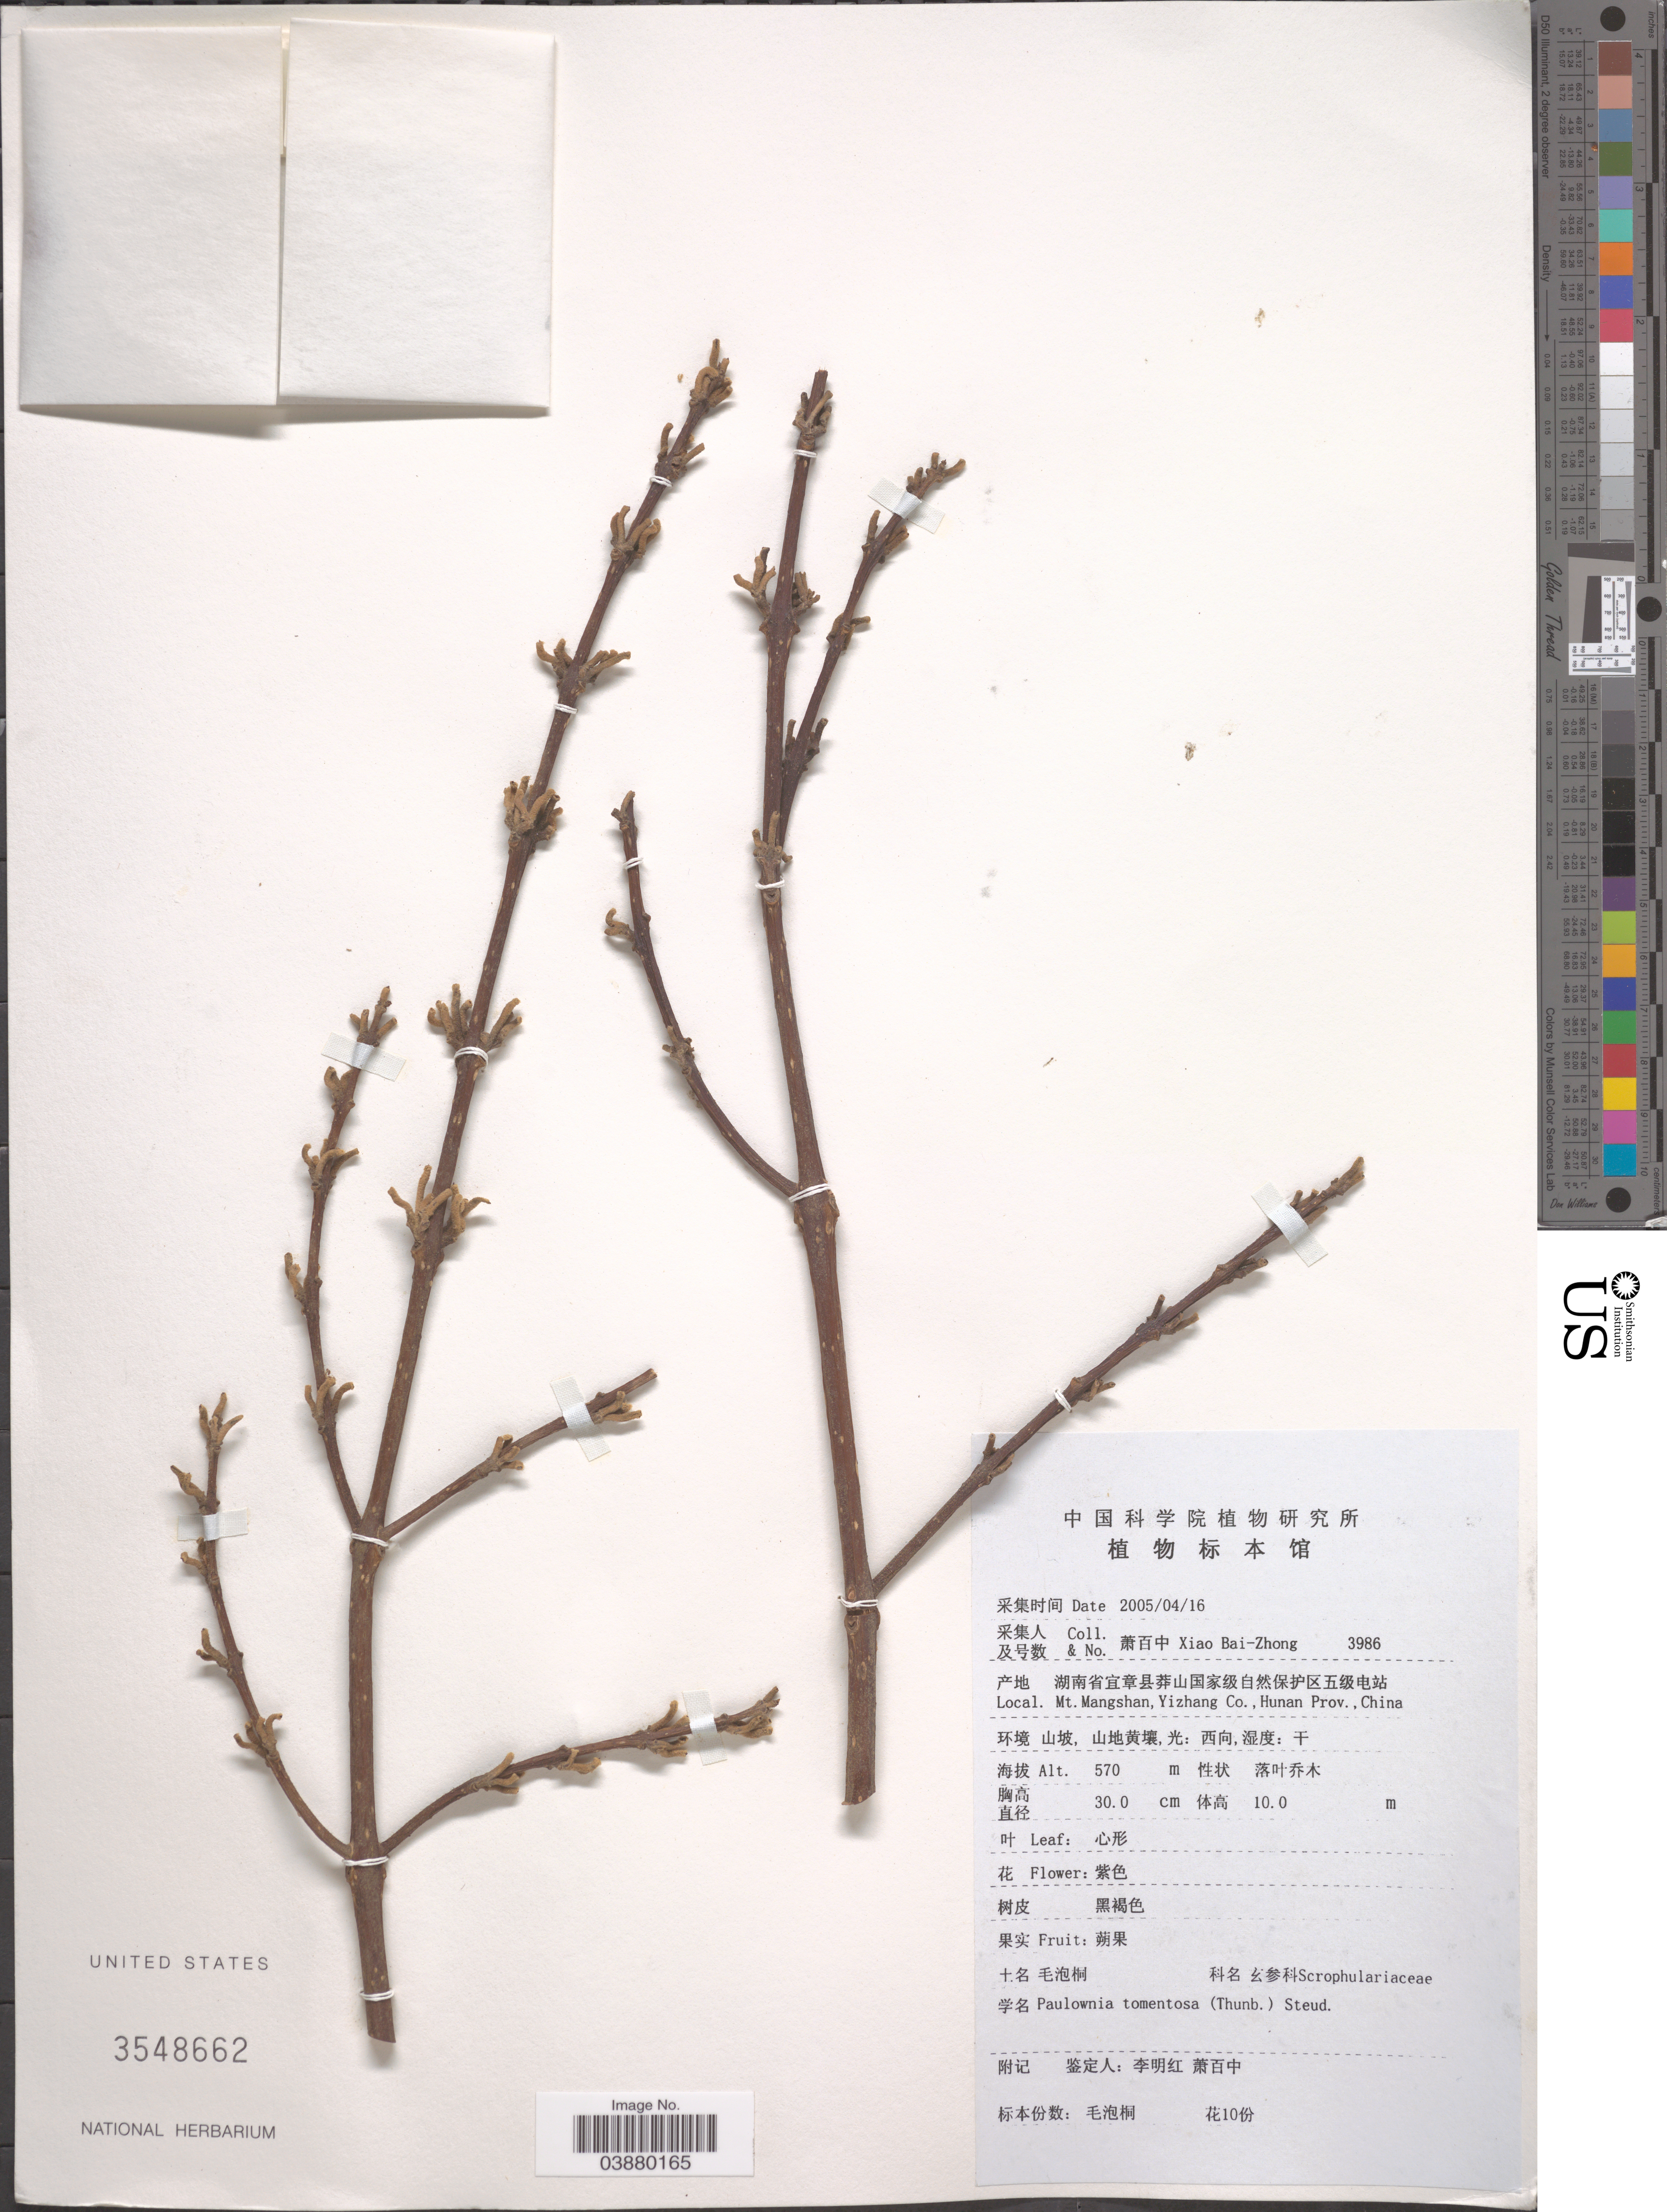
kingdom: Plantae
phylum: Tracheophyta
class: Magnoliopsida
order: Lamiales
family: Paulowniaceae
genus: Paulownia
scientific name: Paulownia tomentosa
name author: (Thunb.) Siebold & Zucc. ex Steud.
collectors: B. Z. Xiao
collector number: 3986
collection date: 2005-04-16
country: China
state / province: Hunan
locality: Mt. Mangshan, Yizhang Co.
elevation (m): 570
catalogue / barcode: US 3548662